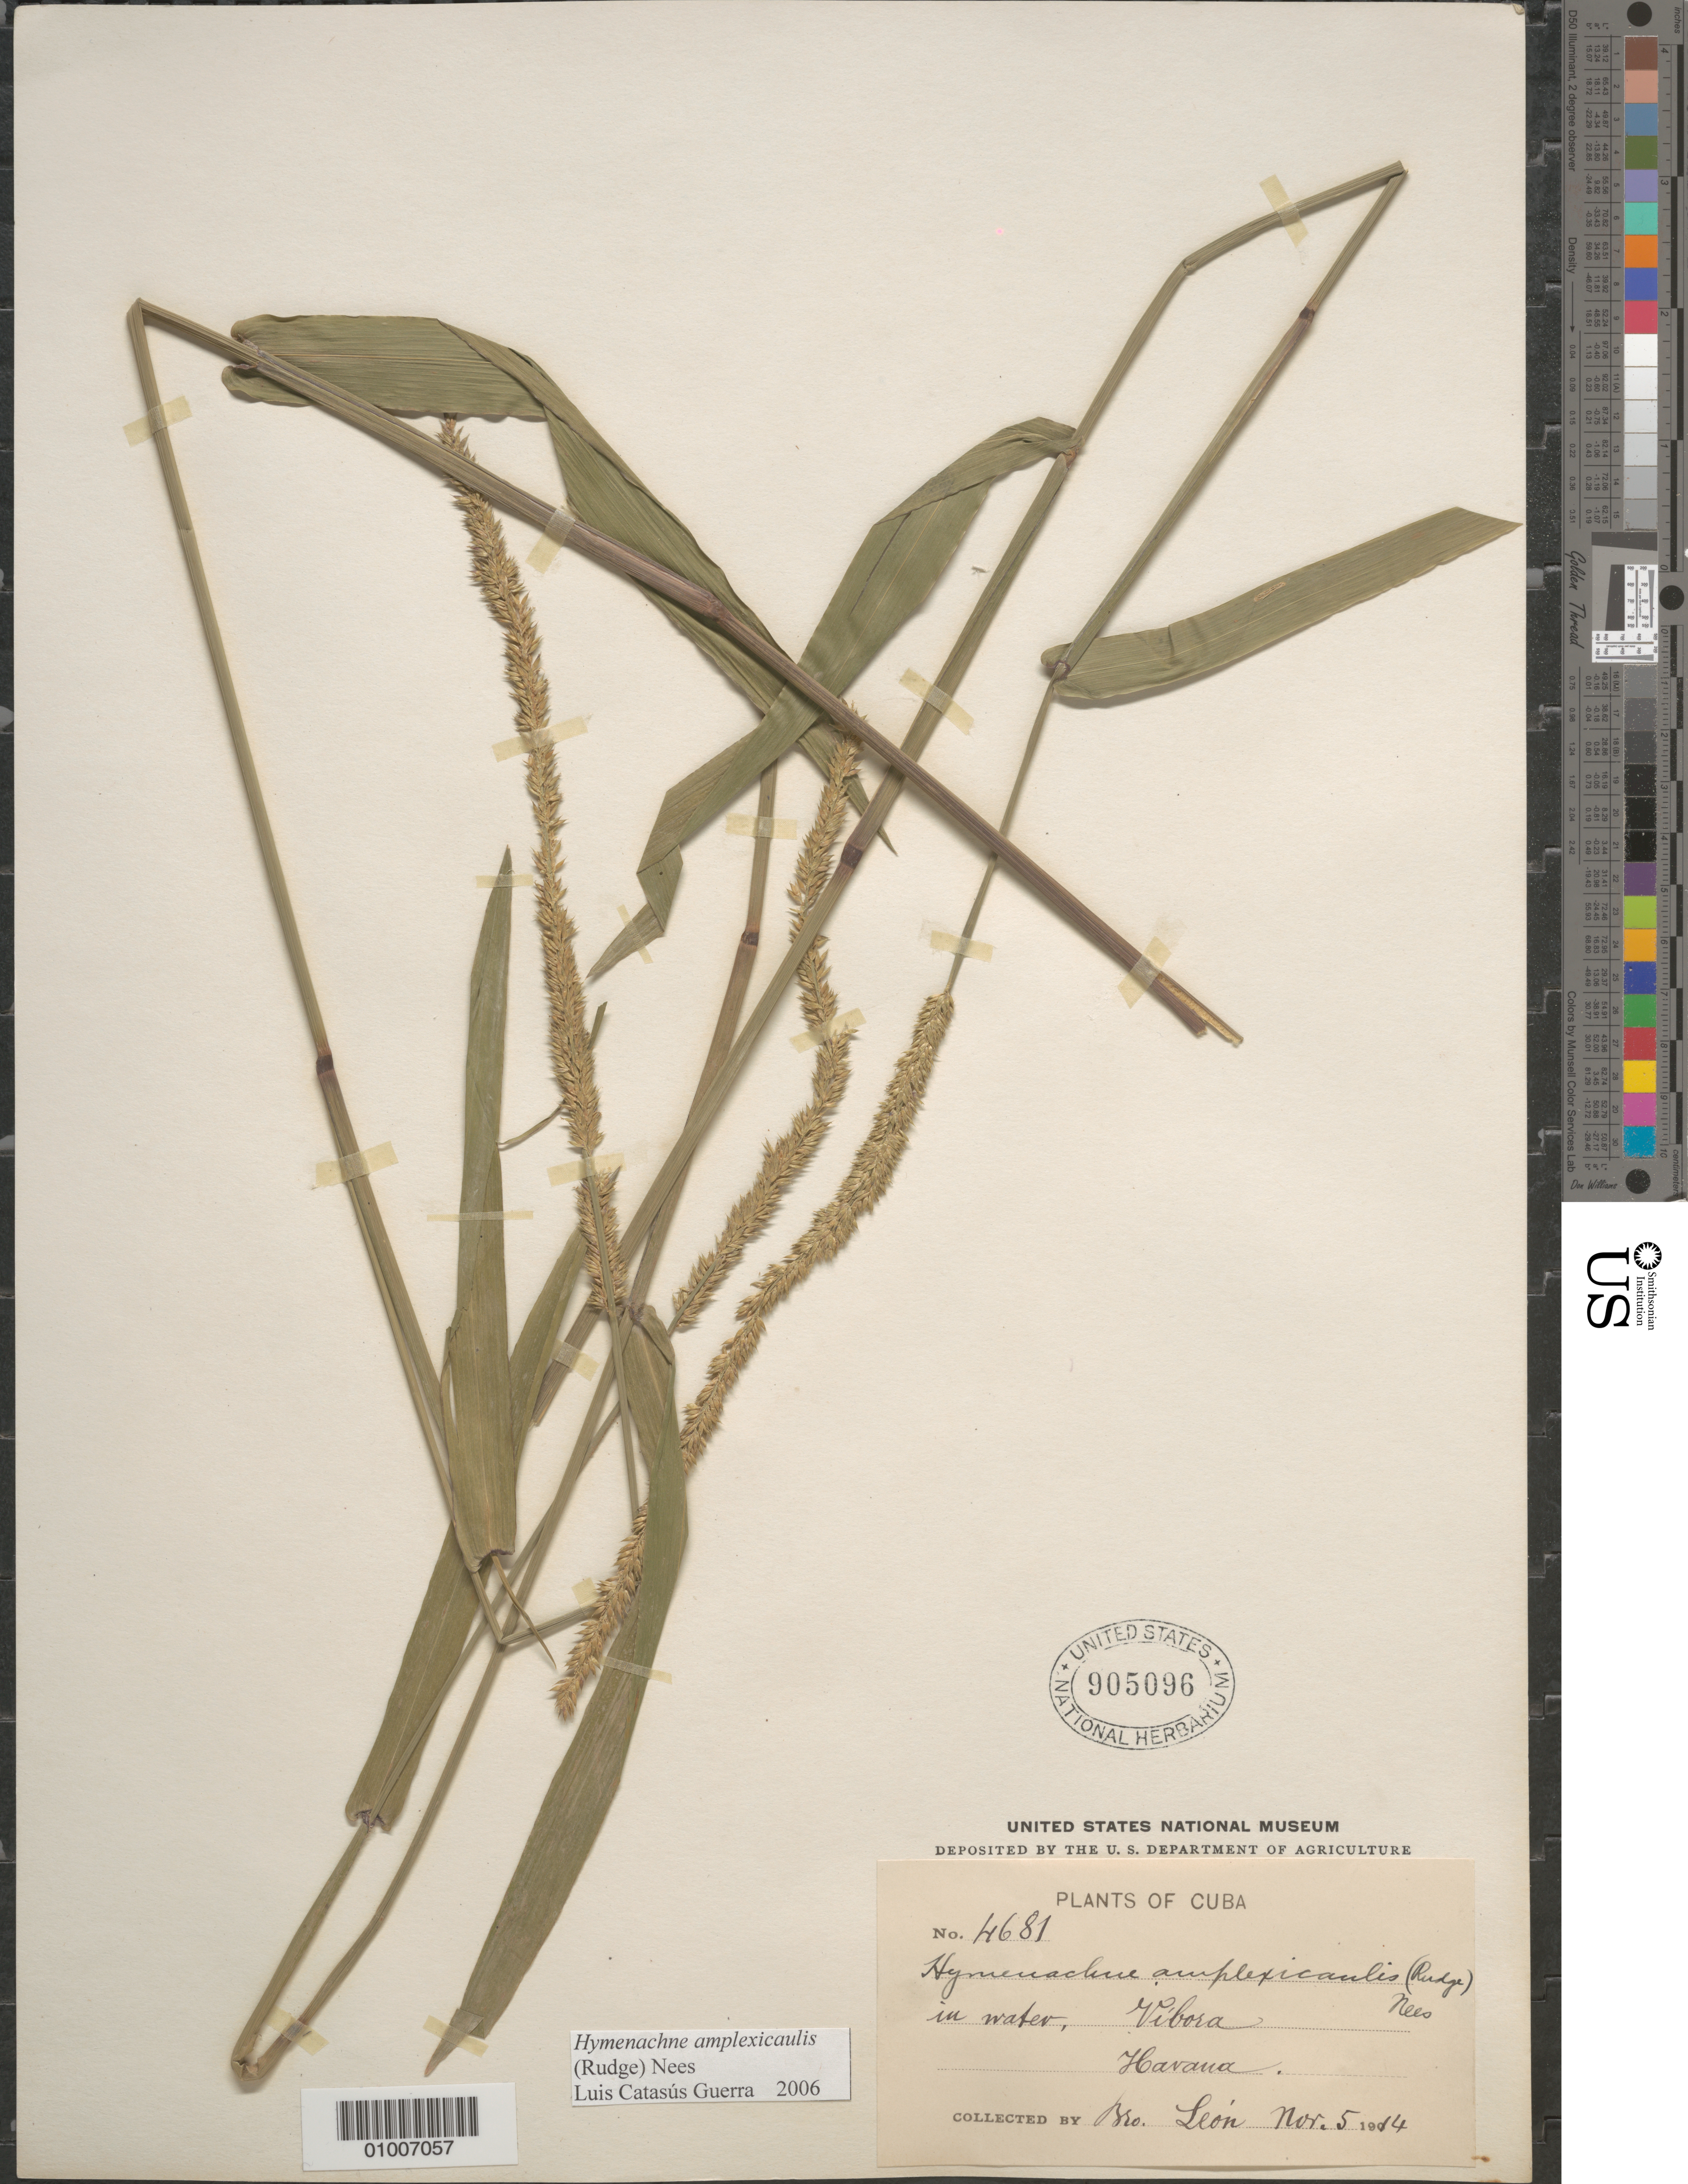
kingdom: Plantae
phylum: Tracheophyta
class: Liliopsida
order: Poales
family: Poaceae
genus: Hymenachne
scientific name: Hymenachne amplexicaulis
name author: (Rudge) Nees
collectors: Bro. León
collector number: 4681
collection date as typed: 05 Nov 1914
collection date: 1914-11-05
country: Cuba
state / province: La Habana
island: Cuba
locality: in water, Vibora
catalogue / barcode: US 905096